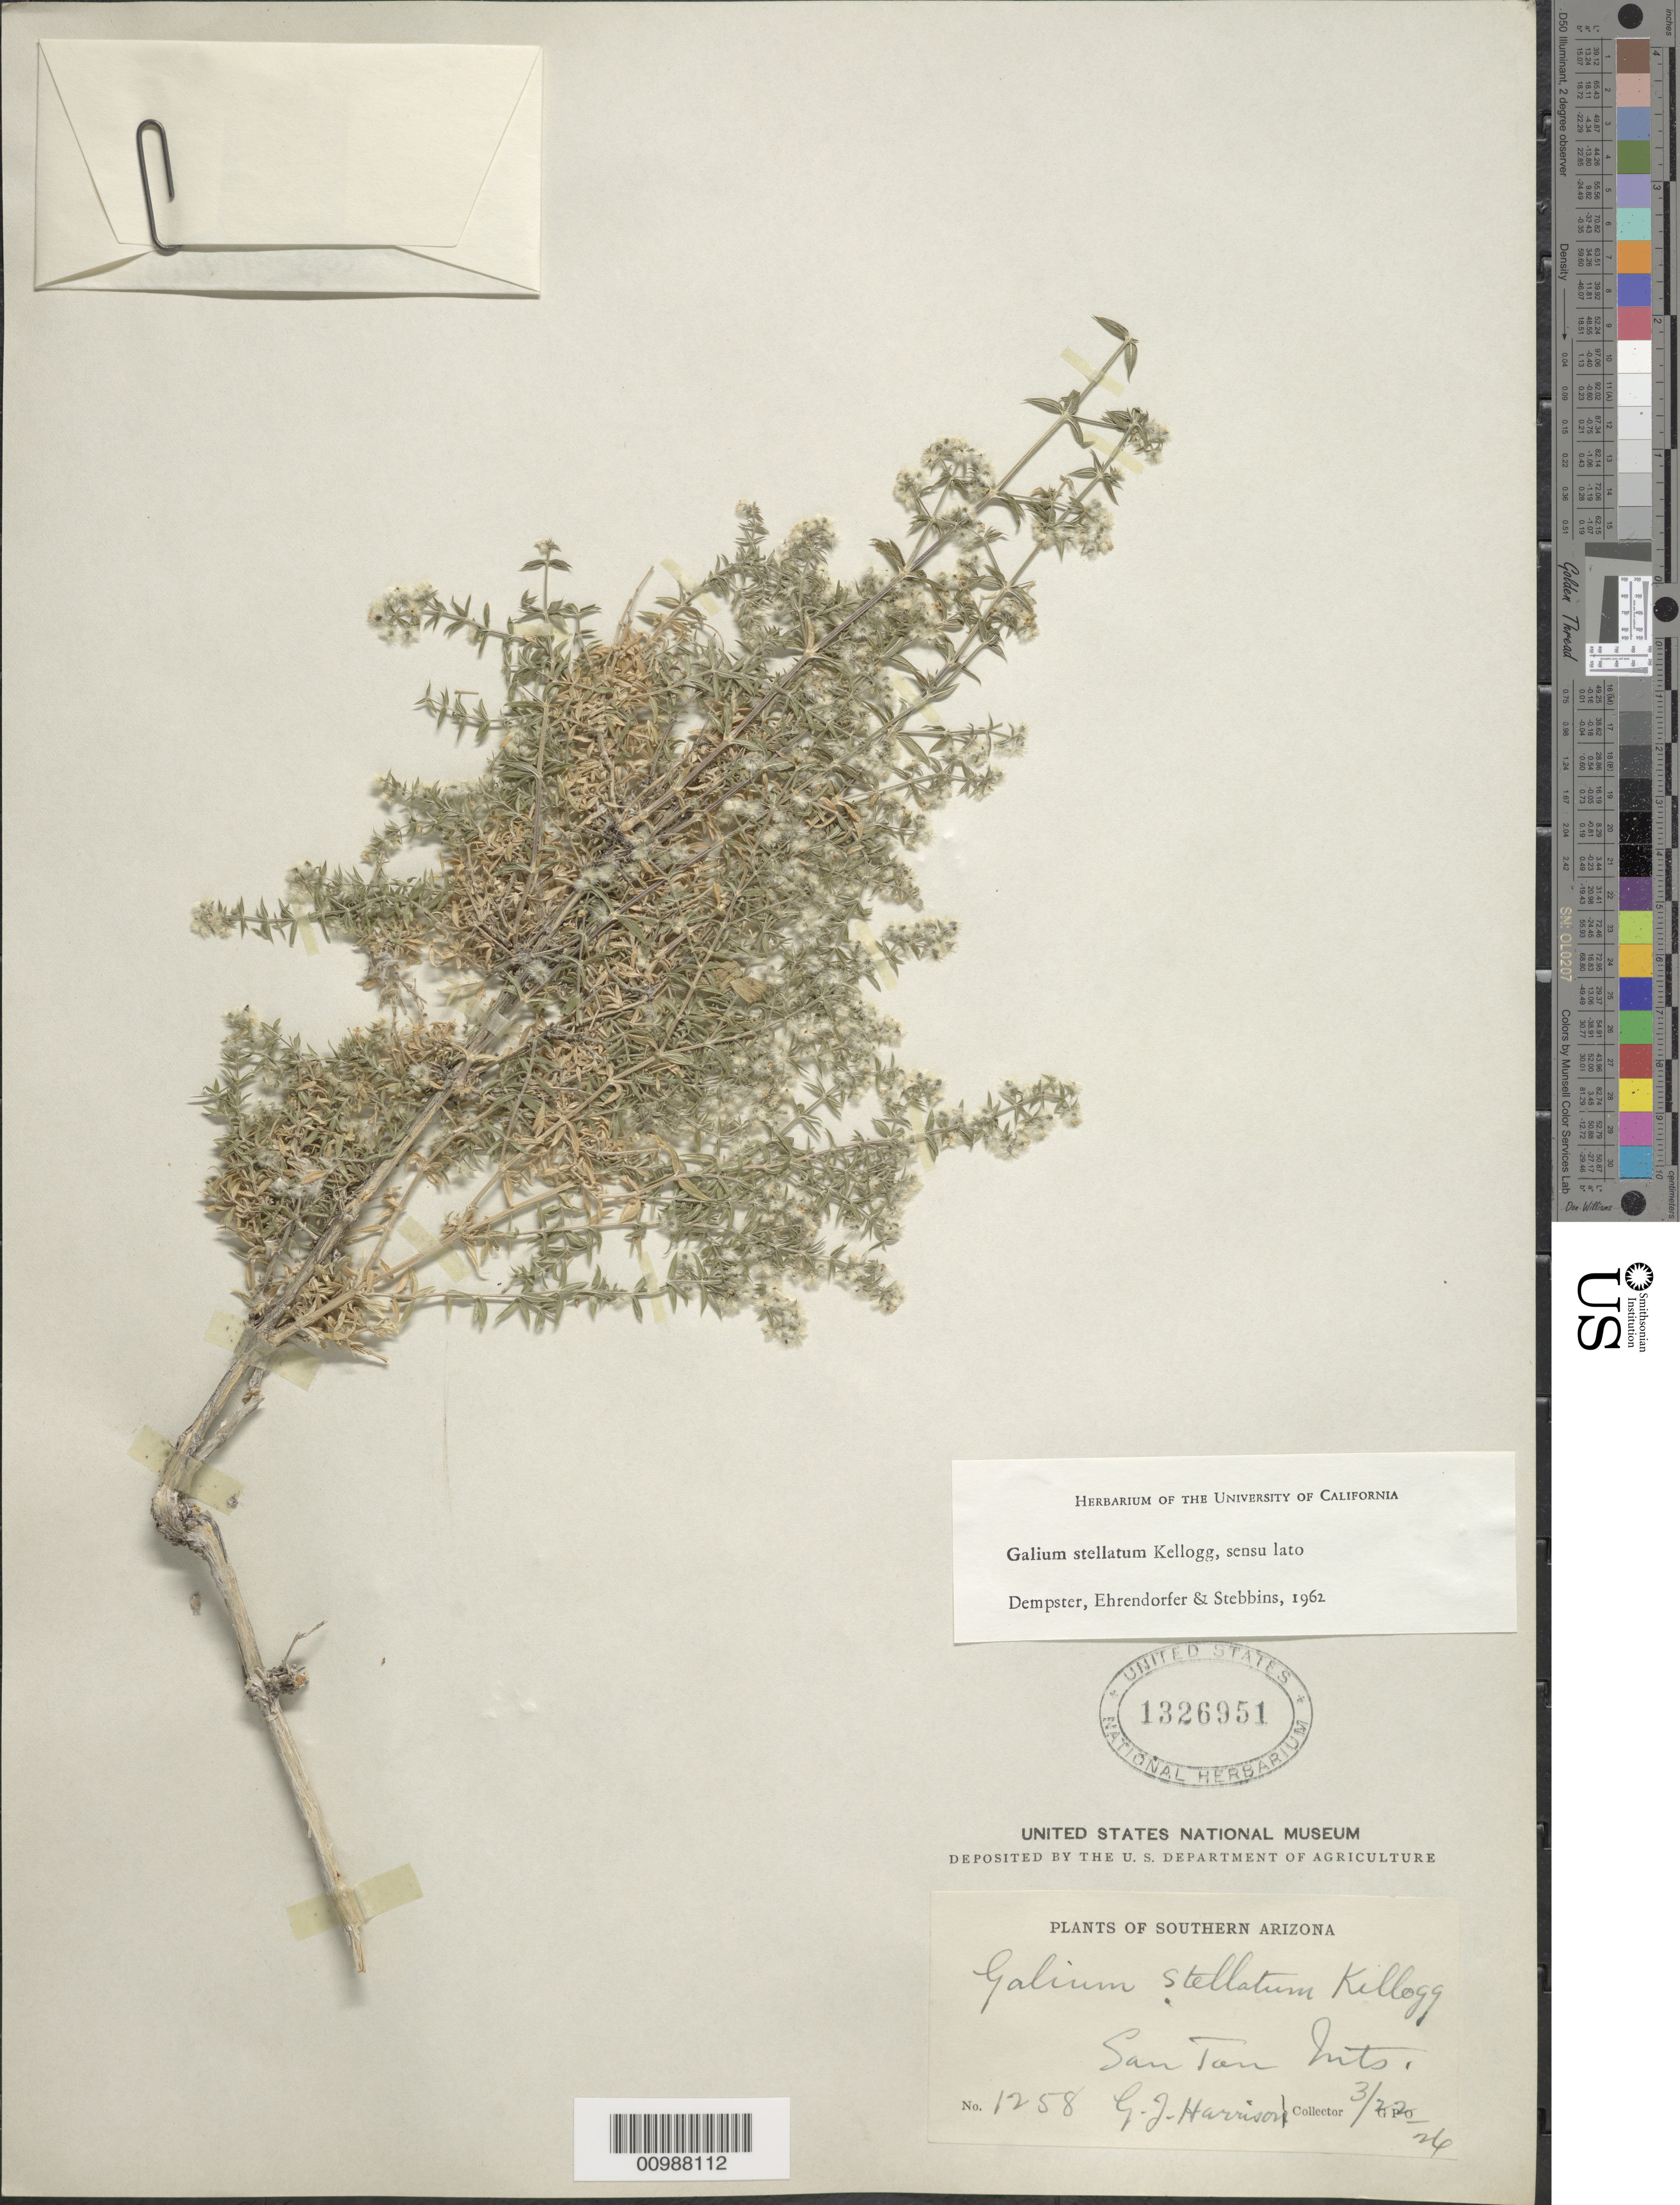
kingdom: Plantae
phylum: Tracheophyta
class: Magnoliopsida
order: Gentianales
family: Rubiaceae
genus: Galium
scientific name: Galium stellatum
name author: Kellogg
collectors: G. J. Harrison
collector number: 1258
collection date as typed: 22 Mar 1926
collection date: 1926-03-22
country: United States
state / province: Arizona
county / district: Maricopa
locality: San Tan Mountains.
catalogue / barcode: US 1326951